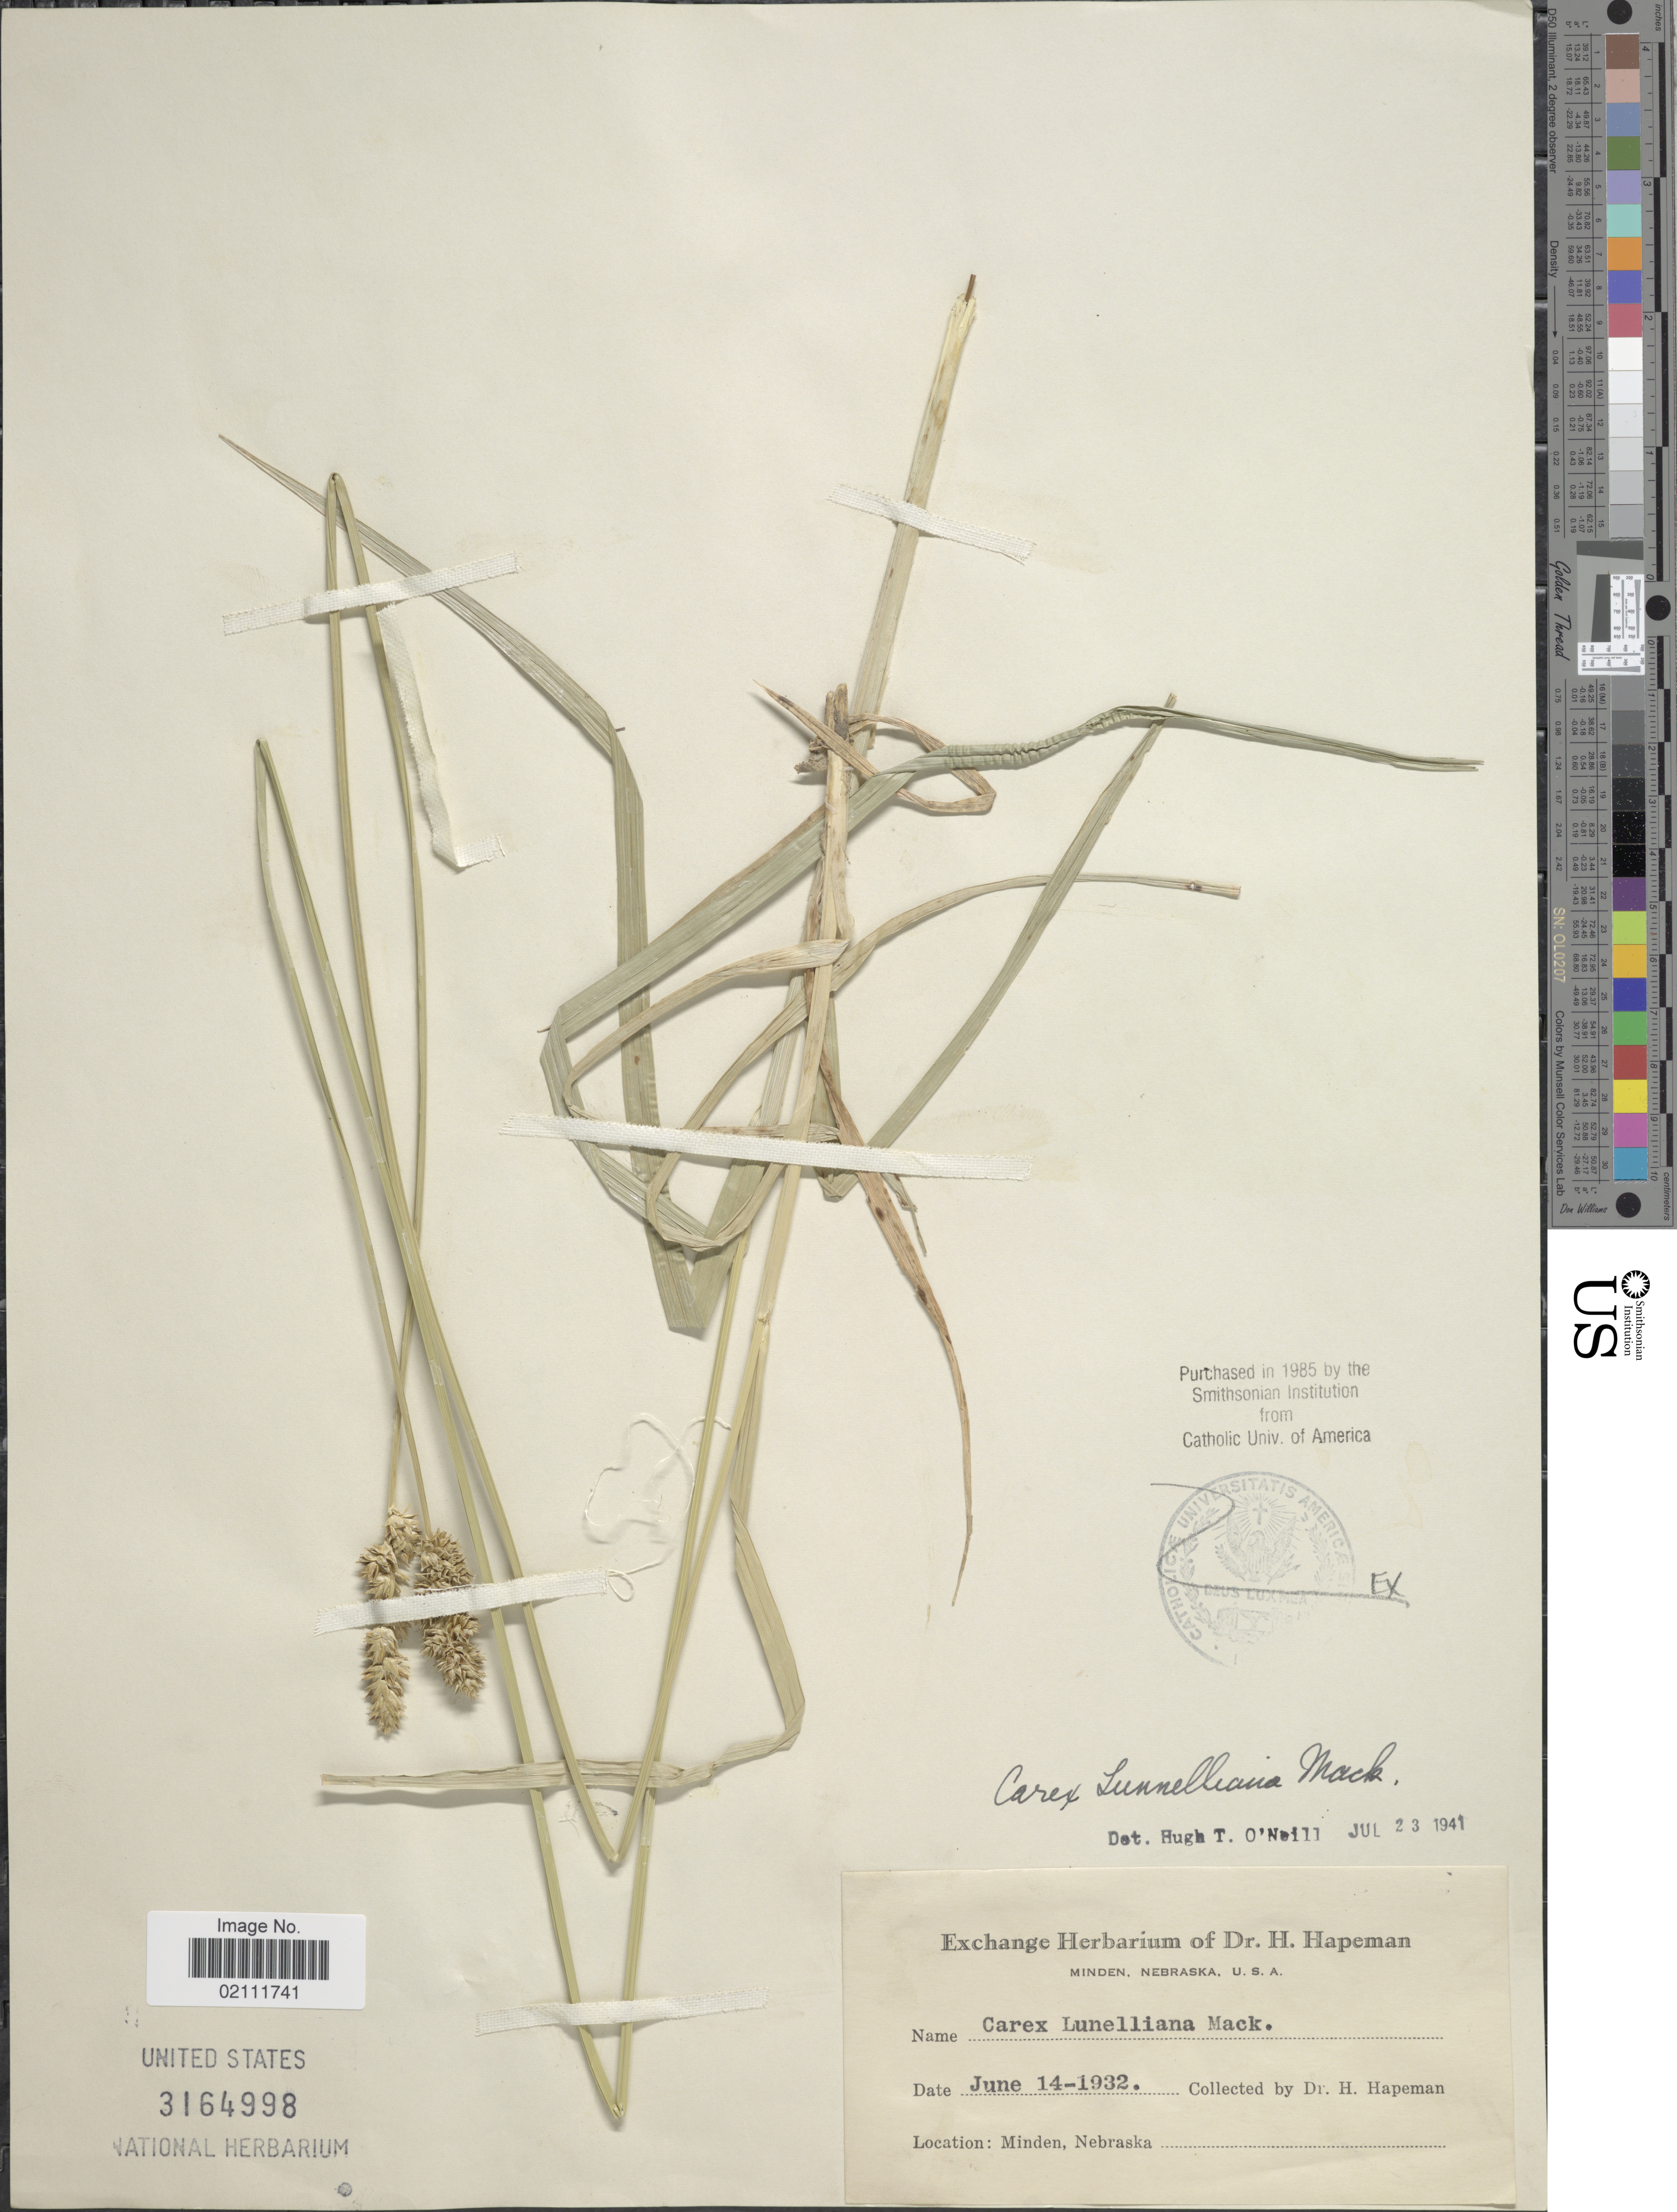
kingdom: Plantae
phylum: Tracheophyta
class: Liliopsida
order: Poales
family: Cyperaceae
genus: Carex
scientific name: Carex gravida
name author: L.H. Bailey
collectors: H. Hapeman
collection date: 1932-06-14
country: United States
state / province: Nebraska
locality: Minden.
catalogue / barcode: US 3164998